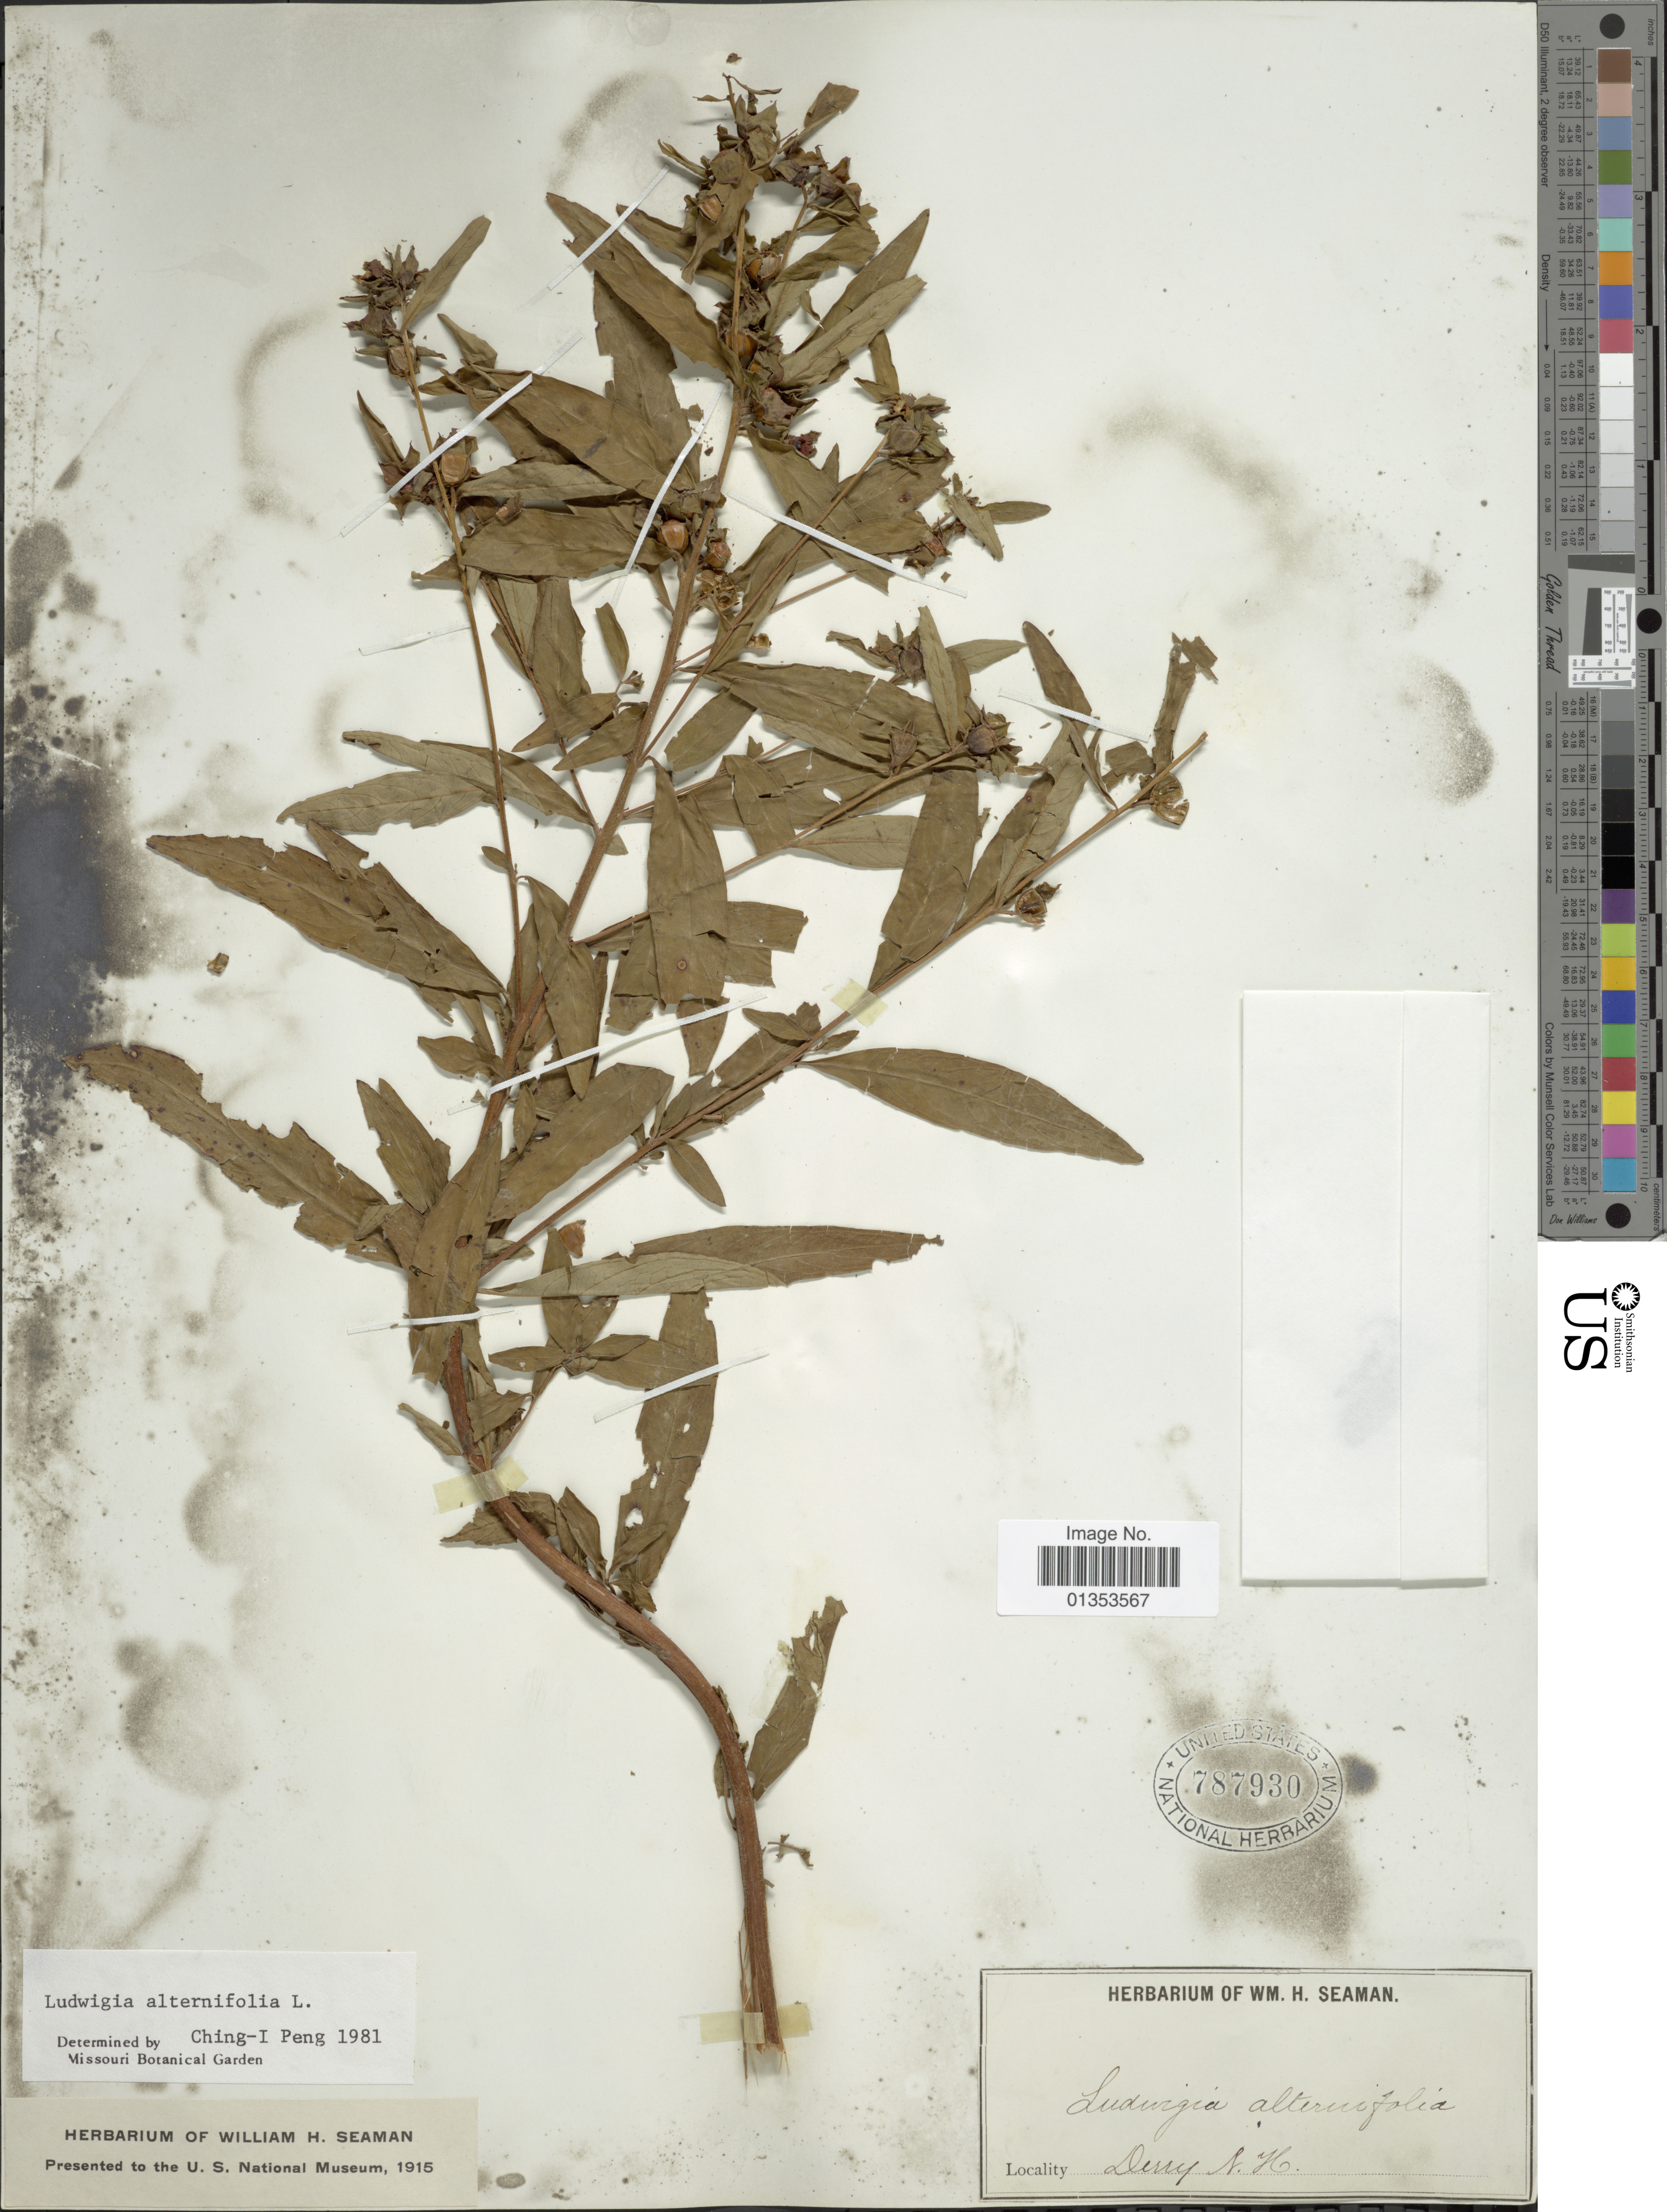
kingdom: Plantae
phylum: Tracheophyta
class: Magnoliopsida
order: Myrtales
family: Onagraceae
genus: Ludwigia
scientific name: Ludwigia alternifolia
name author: L.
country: United States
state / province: New Hampshire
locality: Derry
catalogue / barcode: US 787930